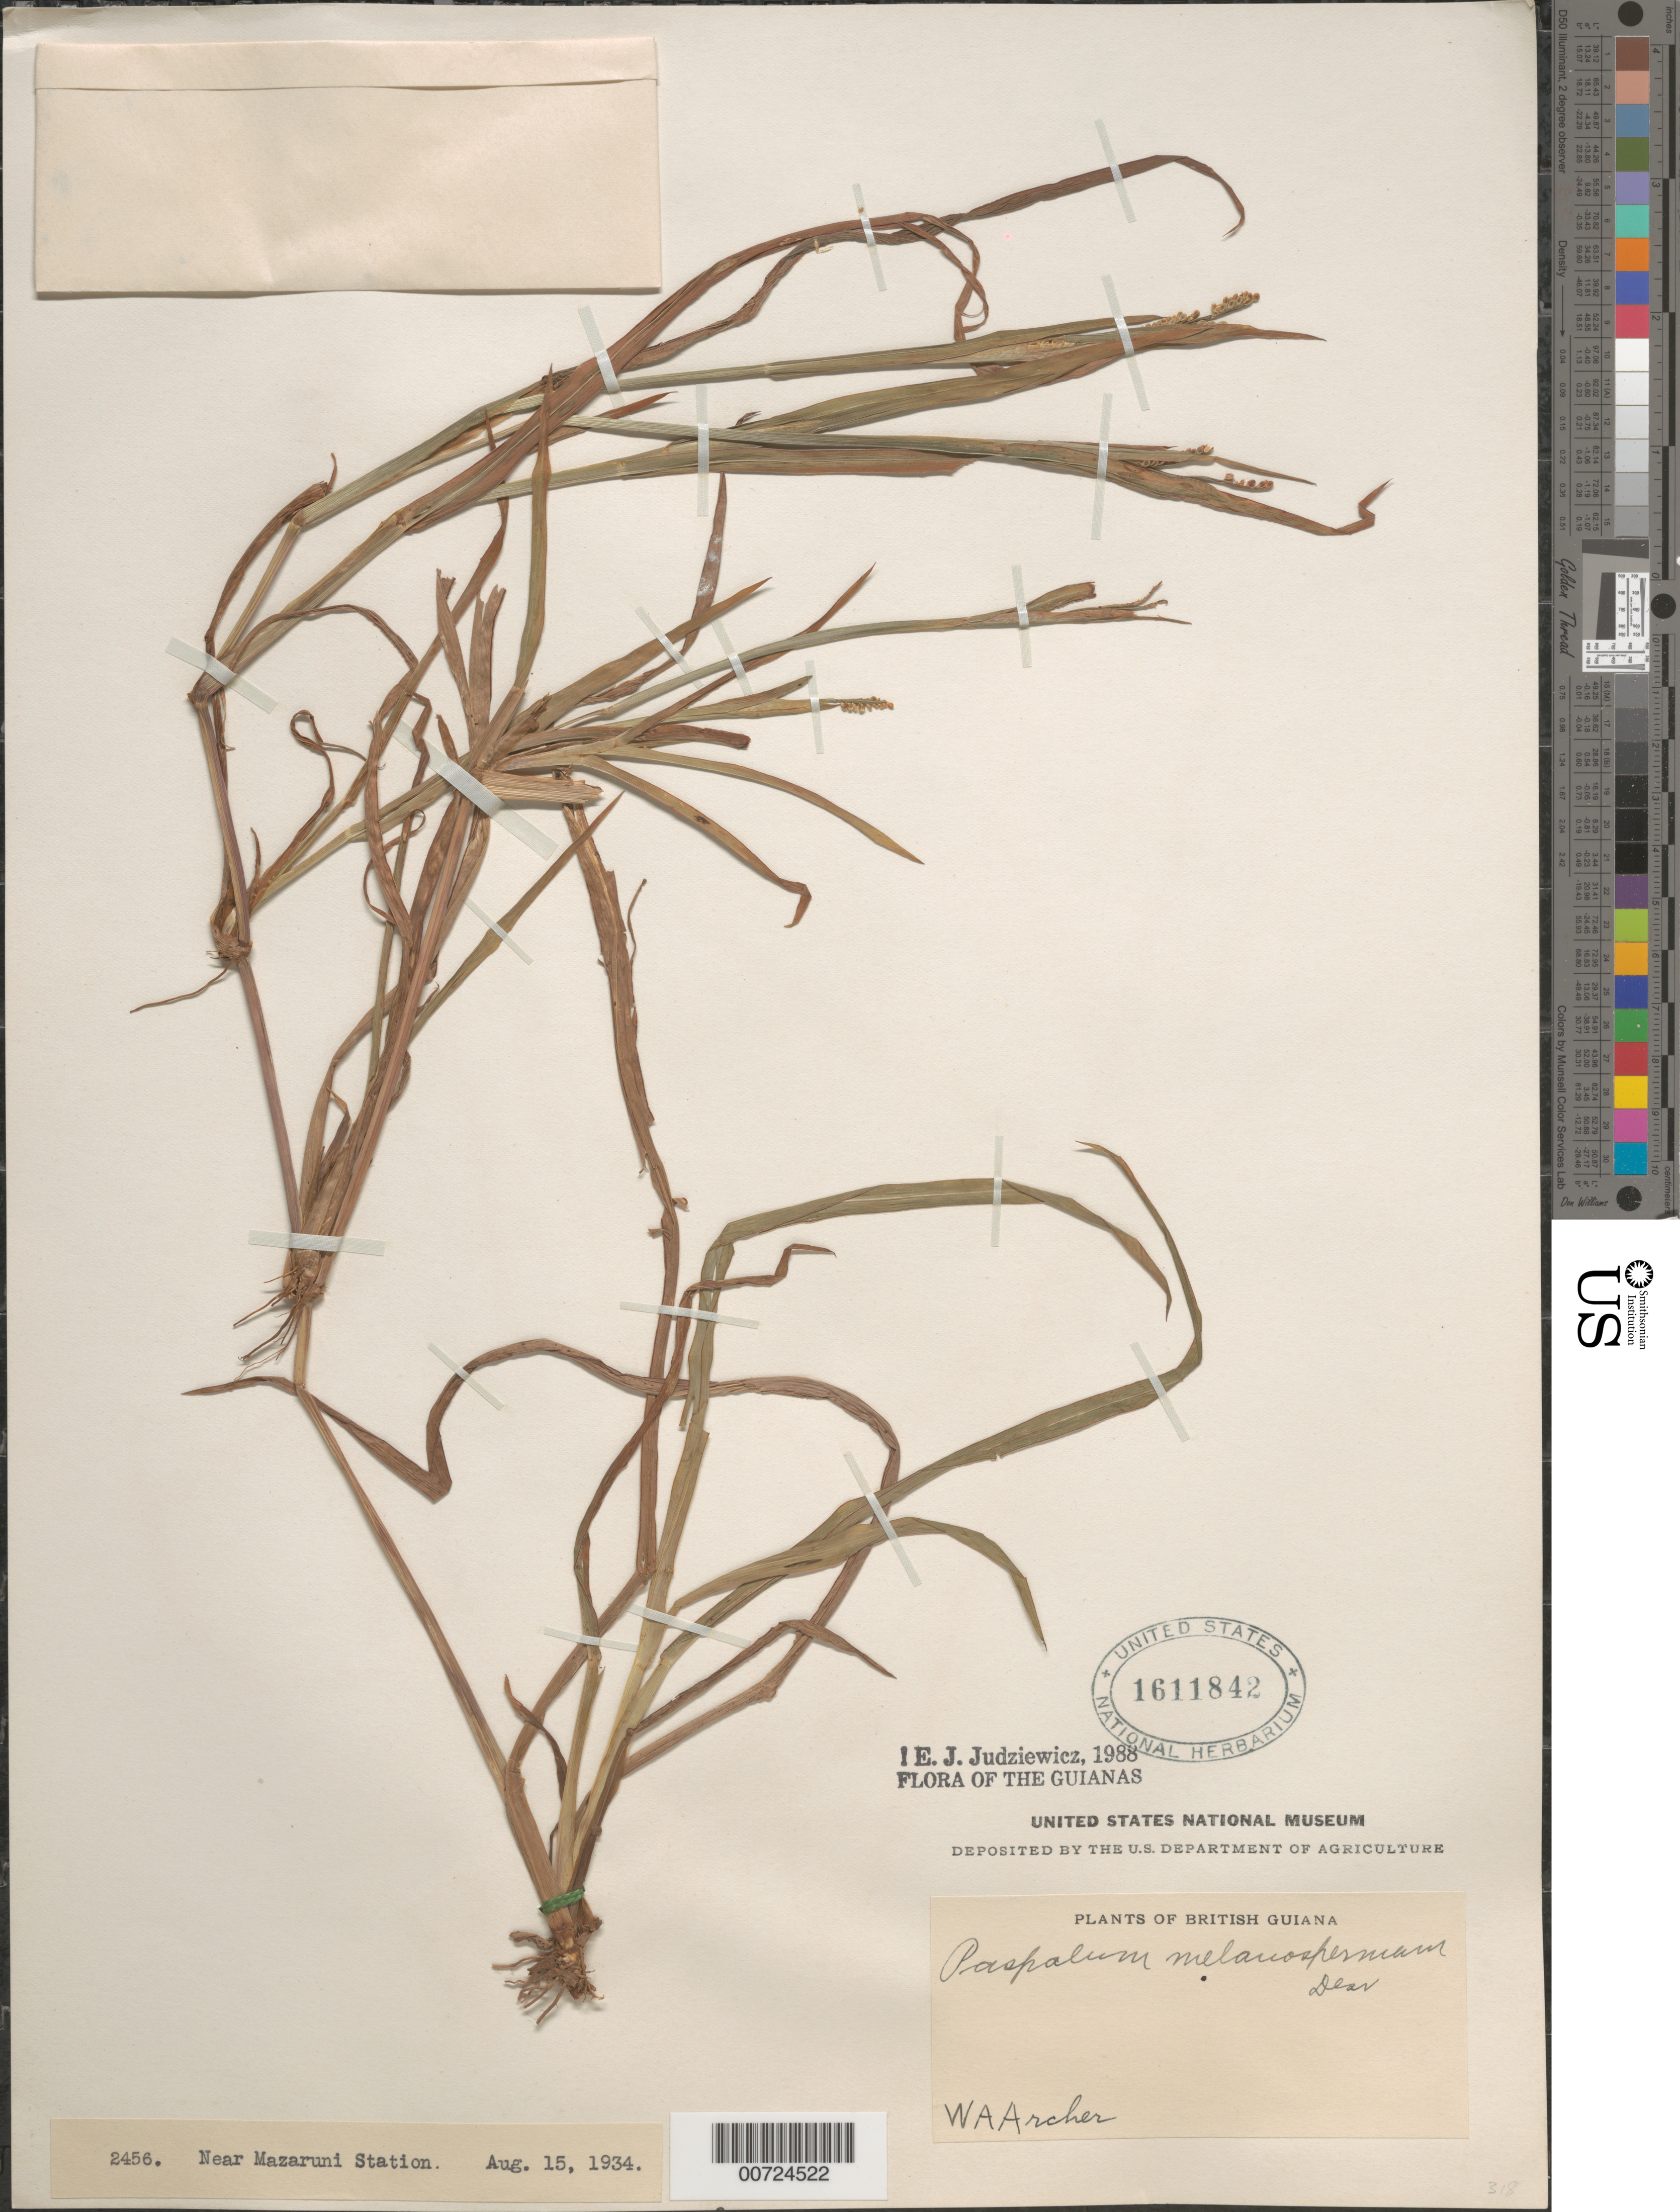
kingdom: Plantae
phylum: Tracheophyta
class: Liliopsida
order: Poales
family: Poaceae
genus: Paspalum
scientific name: Paspalum melanospermum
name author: Desv. ex Poir.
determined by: Judziewicz, E. J.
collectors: W. A. Archer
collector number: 2456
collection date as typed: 15-Aug-34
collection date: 1934-08-15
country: Guyana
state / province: Cuyuni-Mazaruni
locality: Mazaruni Forest Station, vic.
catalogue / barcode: US 1611842